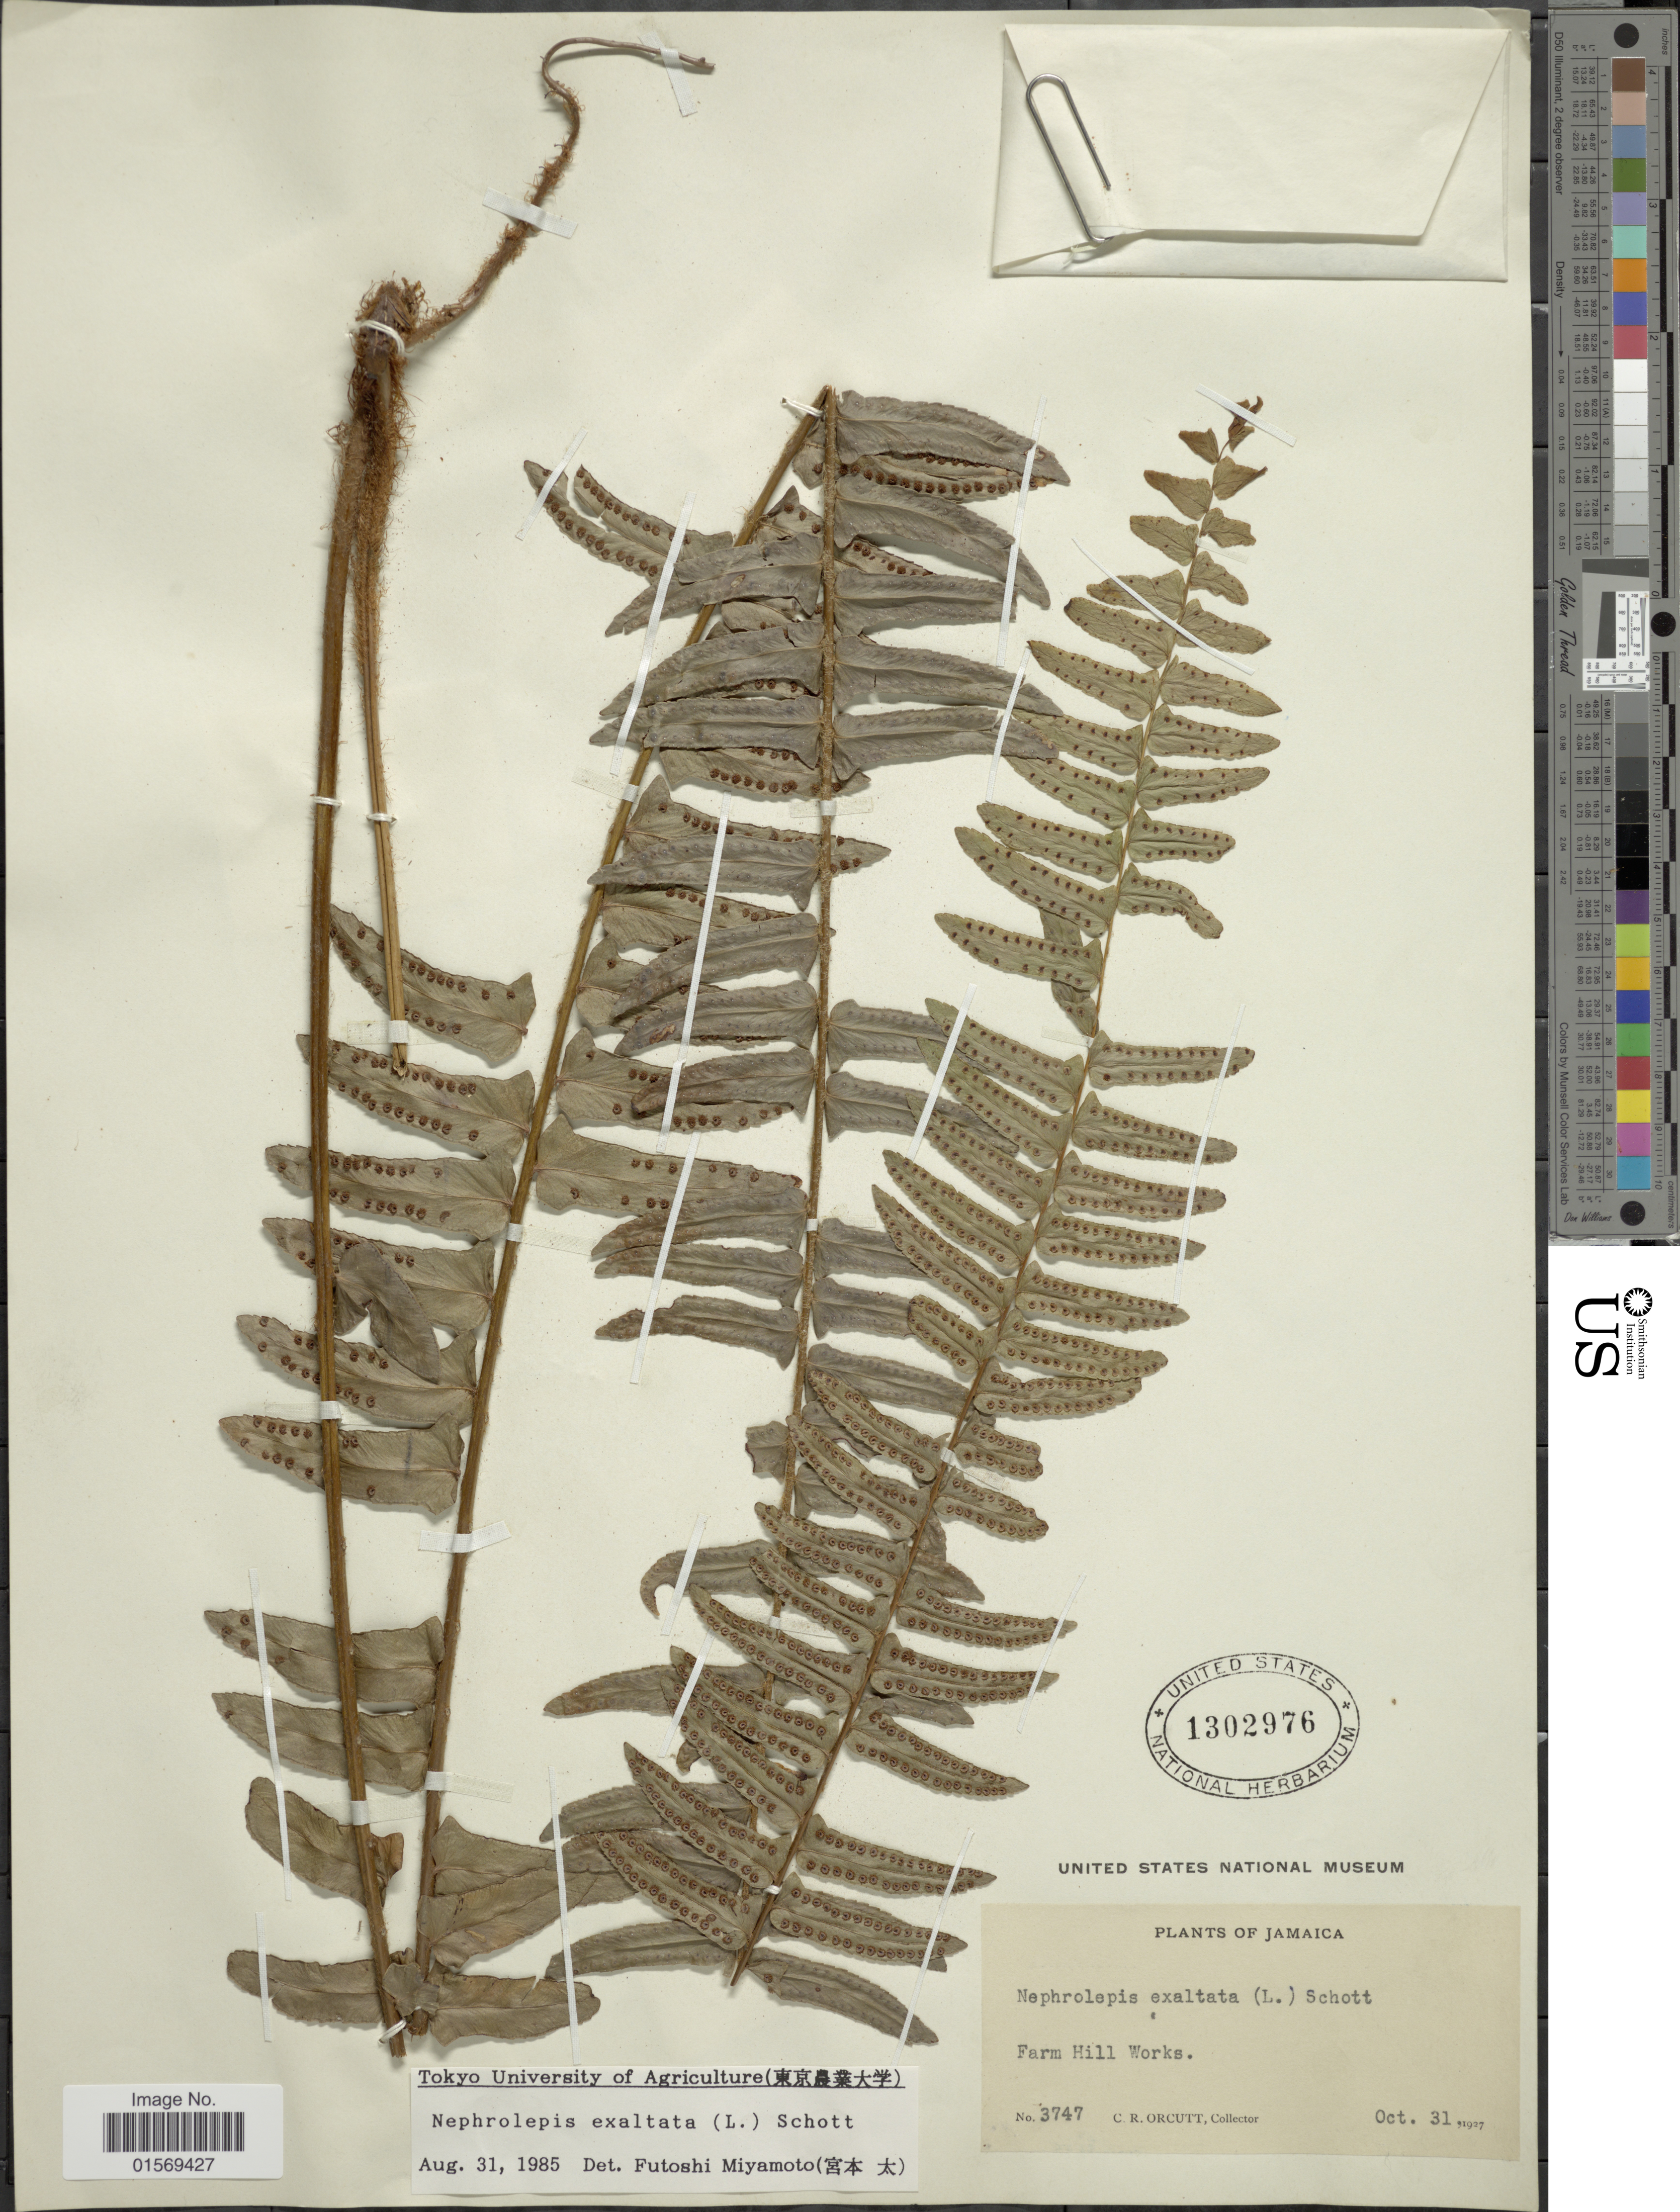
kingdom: Plantae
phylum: Tracheophyta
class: Polypodiopsida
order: Polypodiales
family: Nephrolepidaceae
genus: Nephrolepis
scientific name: Nephrolepis exaltata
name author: (L.) Schott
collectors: C. R. Orcutt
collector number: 3747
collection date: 1927-10-31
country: Jamaica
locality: Farm Hill Works.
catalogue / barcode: US 1302976